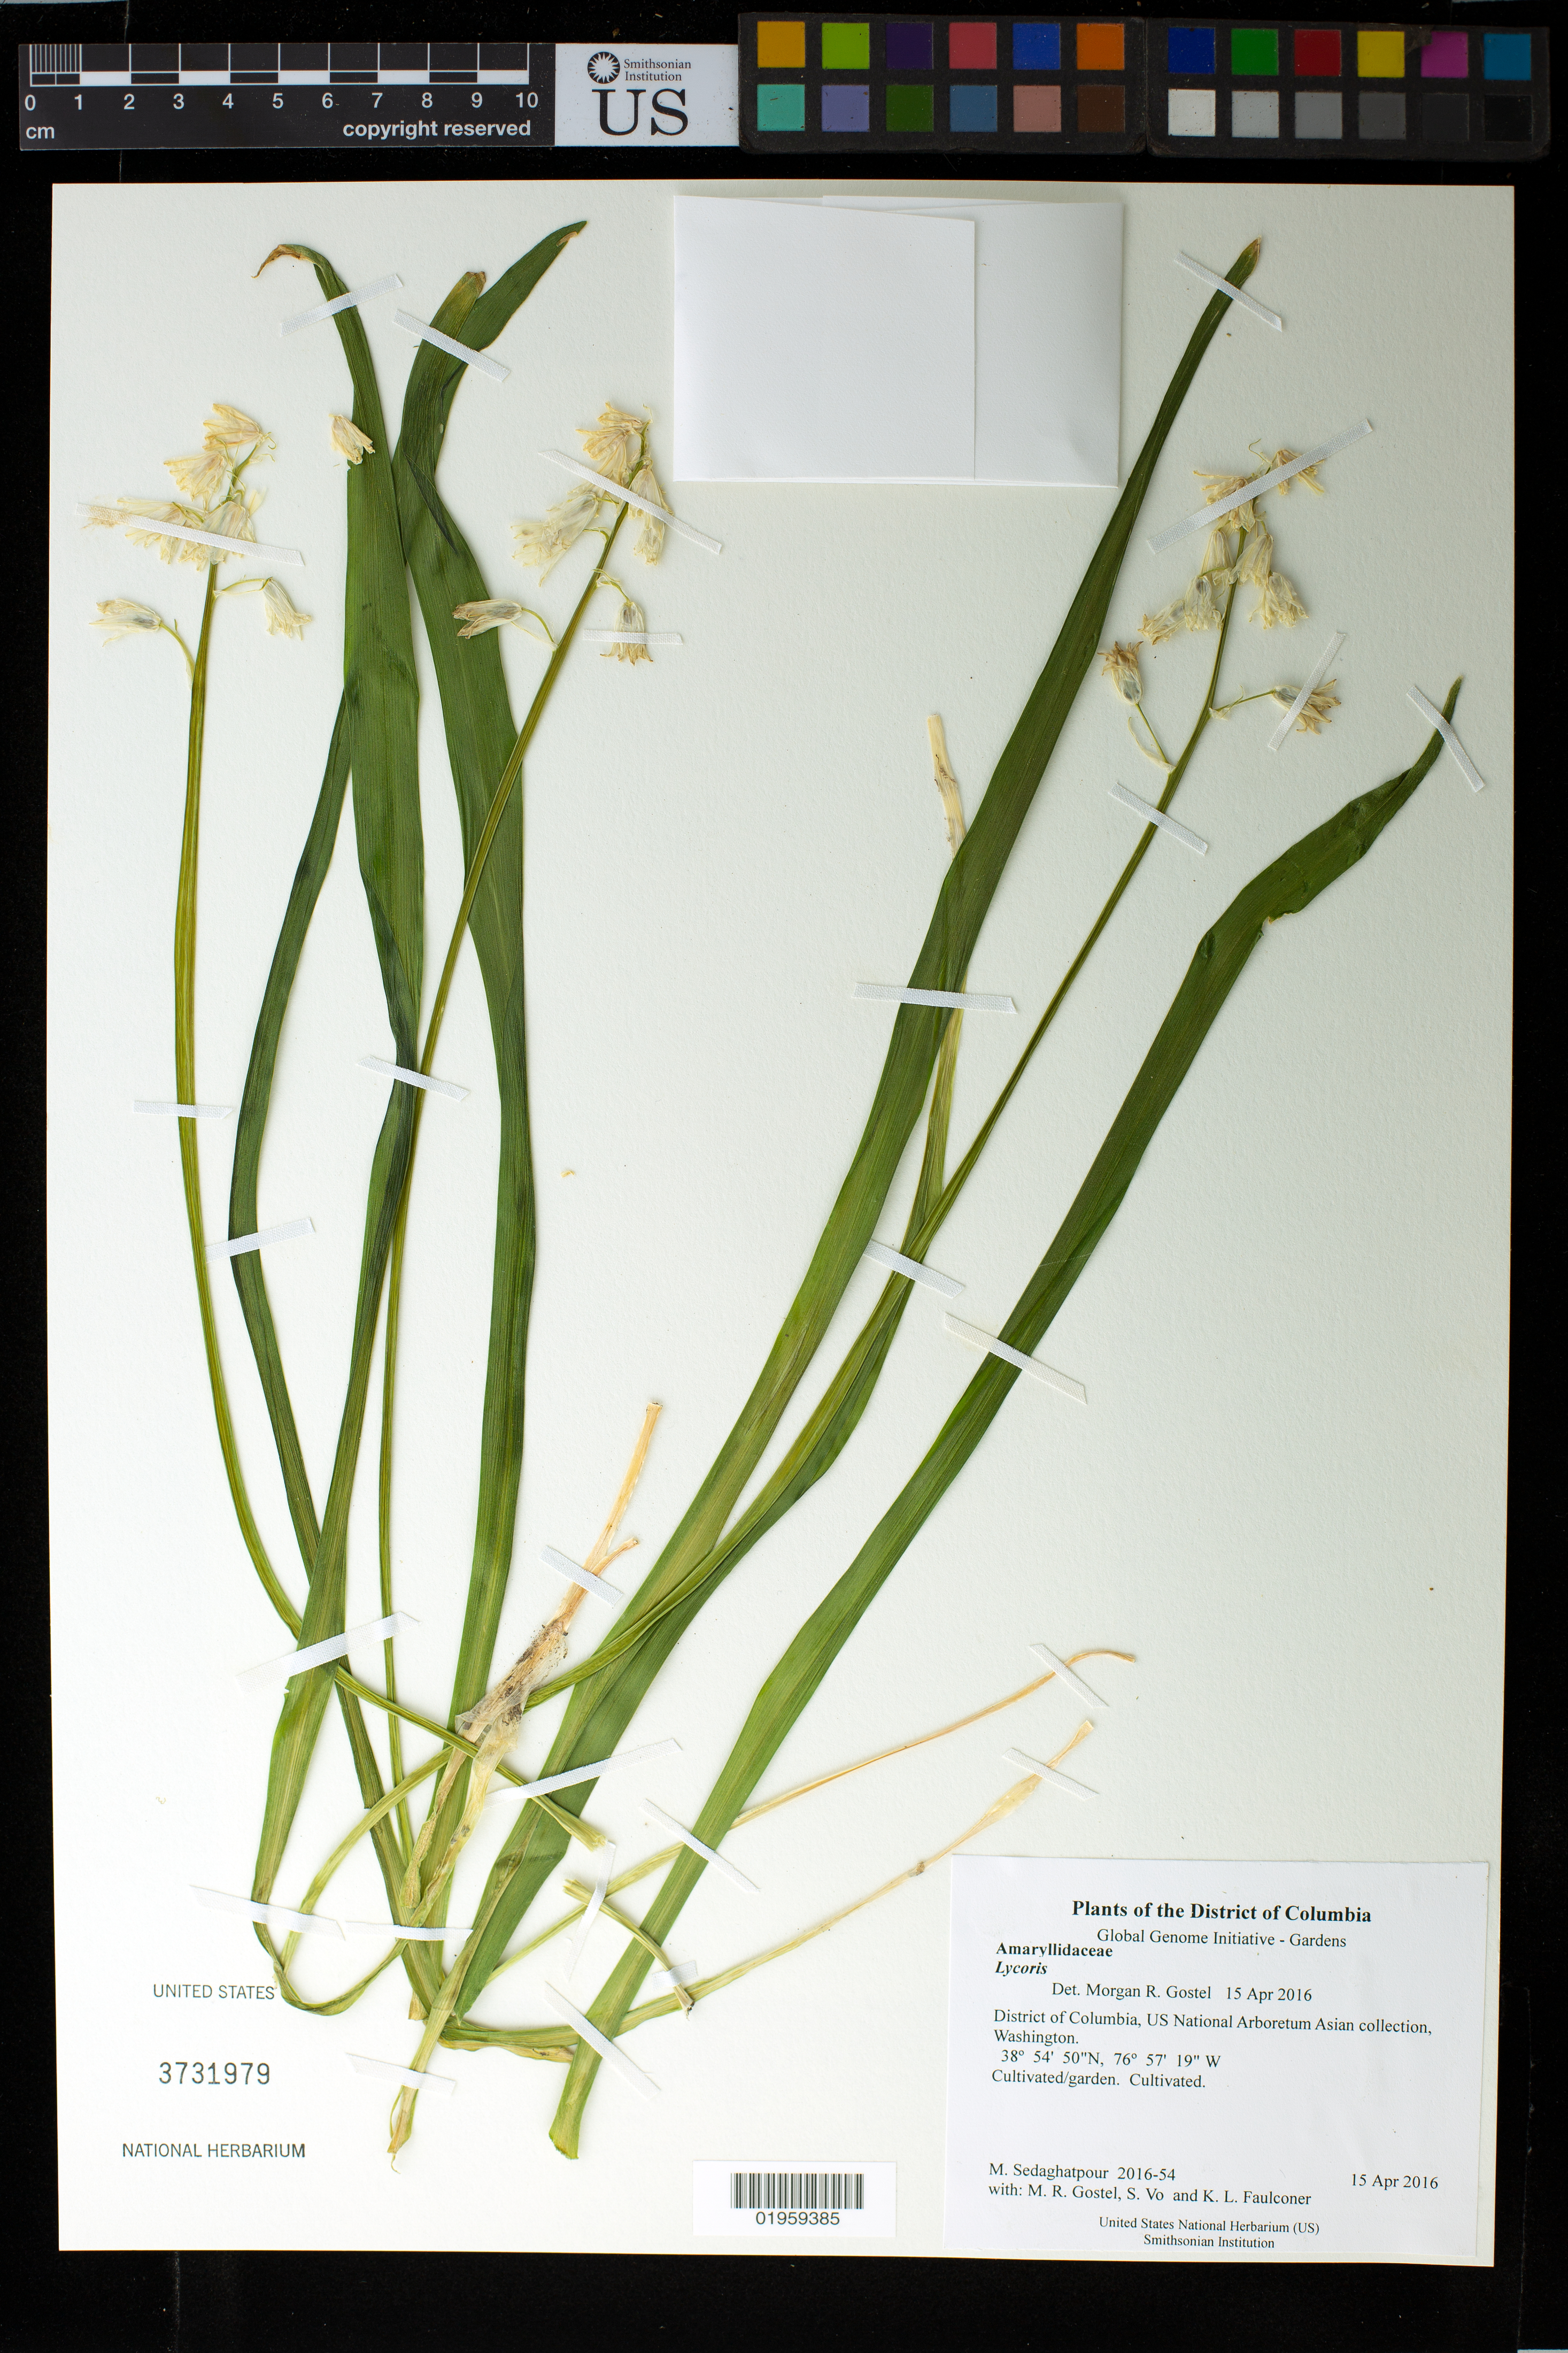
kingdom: Plantae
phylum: Tracheophyta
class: Liliopsida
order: Asparagales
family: Amaryllidaceae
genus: Lycoris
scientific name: Lycoris sp.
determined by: Gostel, Morgan R., (BRIT), Botanical Research Institute of Texas (UNITED STATES)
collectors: M. Sedaghatpour, M. R. Gostel, S. Vo & K. L. Faulconer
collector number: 2016-54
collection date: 2016-04-15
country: United States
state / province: District of Columbia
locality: US National Arboretum Asian collection, Washington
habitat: Cultivated/garden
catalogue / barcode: US 3731979